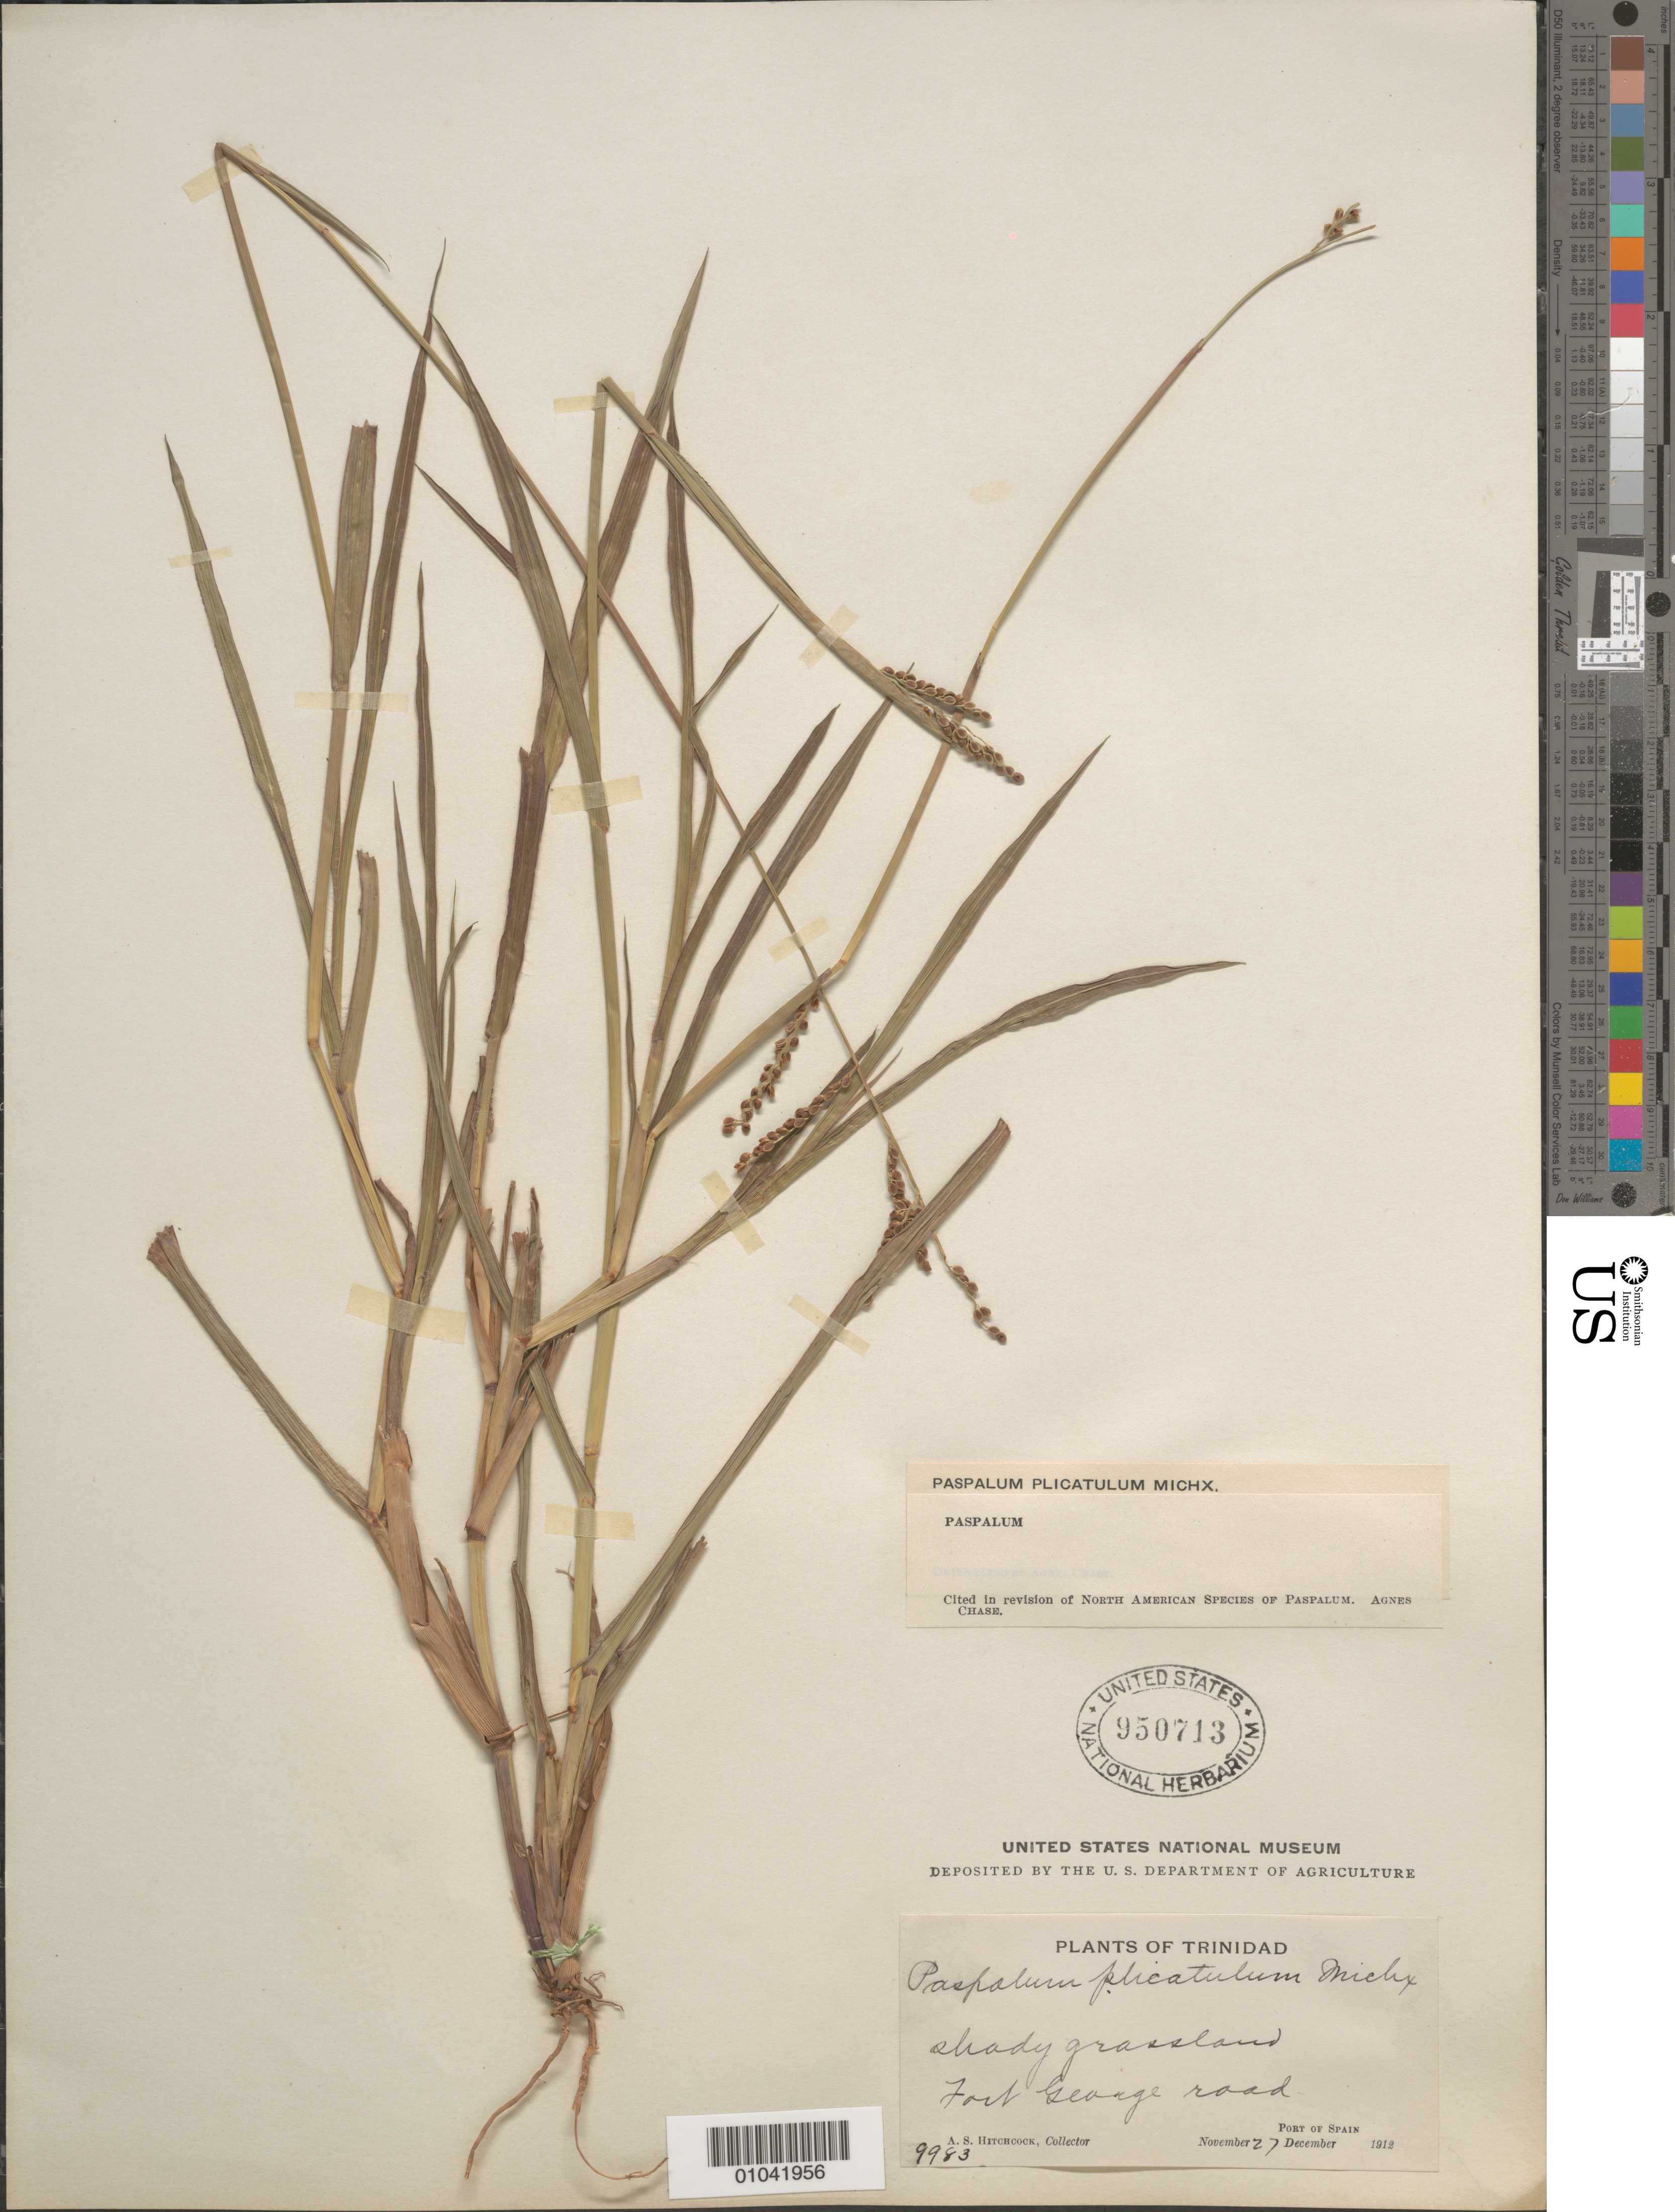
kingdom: Plantae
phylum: Tracheophyta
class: Liliopsida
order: Poales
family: Poaceae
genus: Paspalum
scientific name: Paspalum plicatulum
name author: Michx.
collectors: A. S. Hitchcock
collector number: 9983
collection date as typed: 27 Nov 1912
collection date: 1912-11-27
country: Trinidad and Tobago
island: Trinidad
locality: Port of Spain, Fort George Road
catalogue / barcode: US 950713